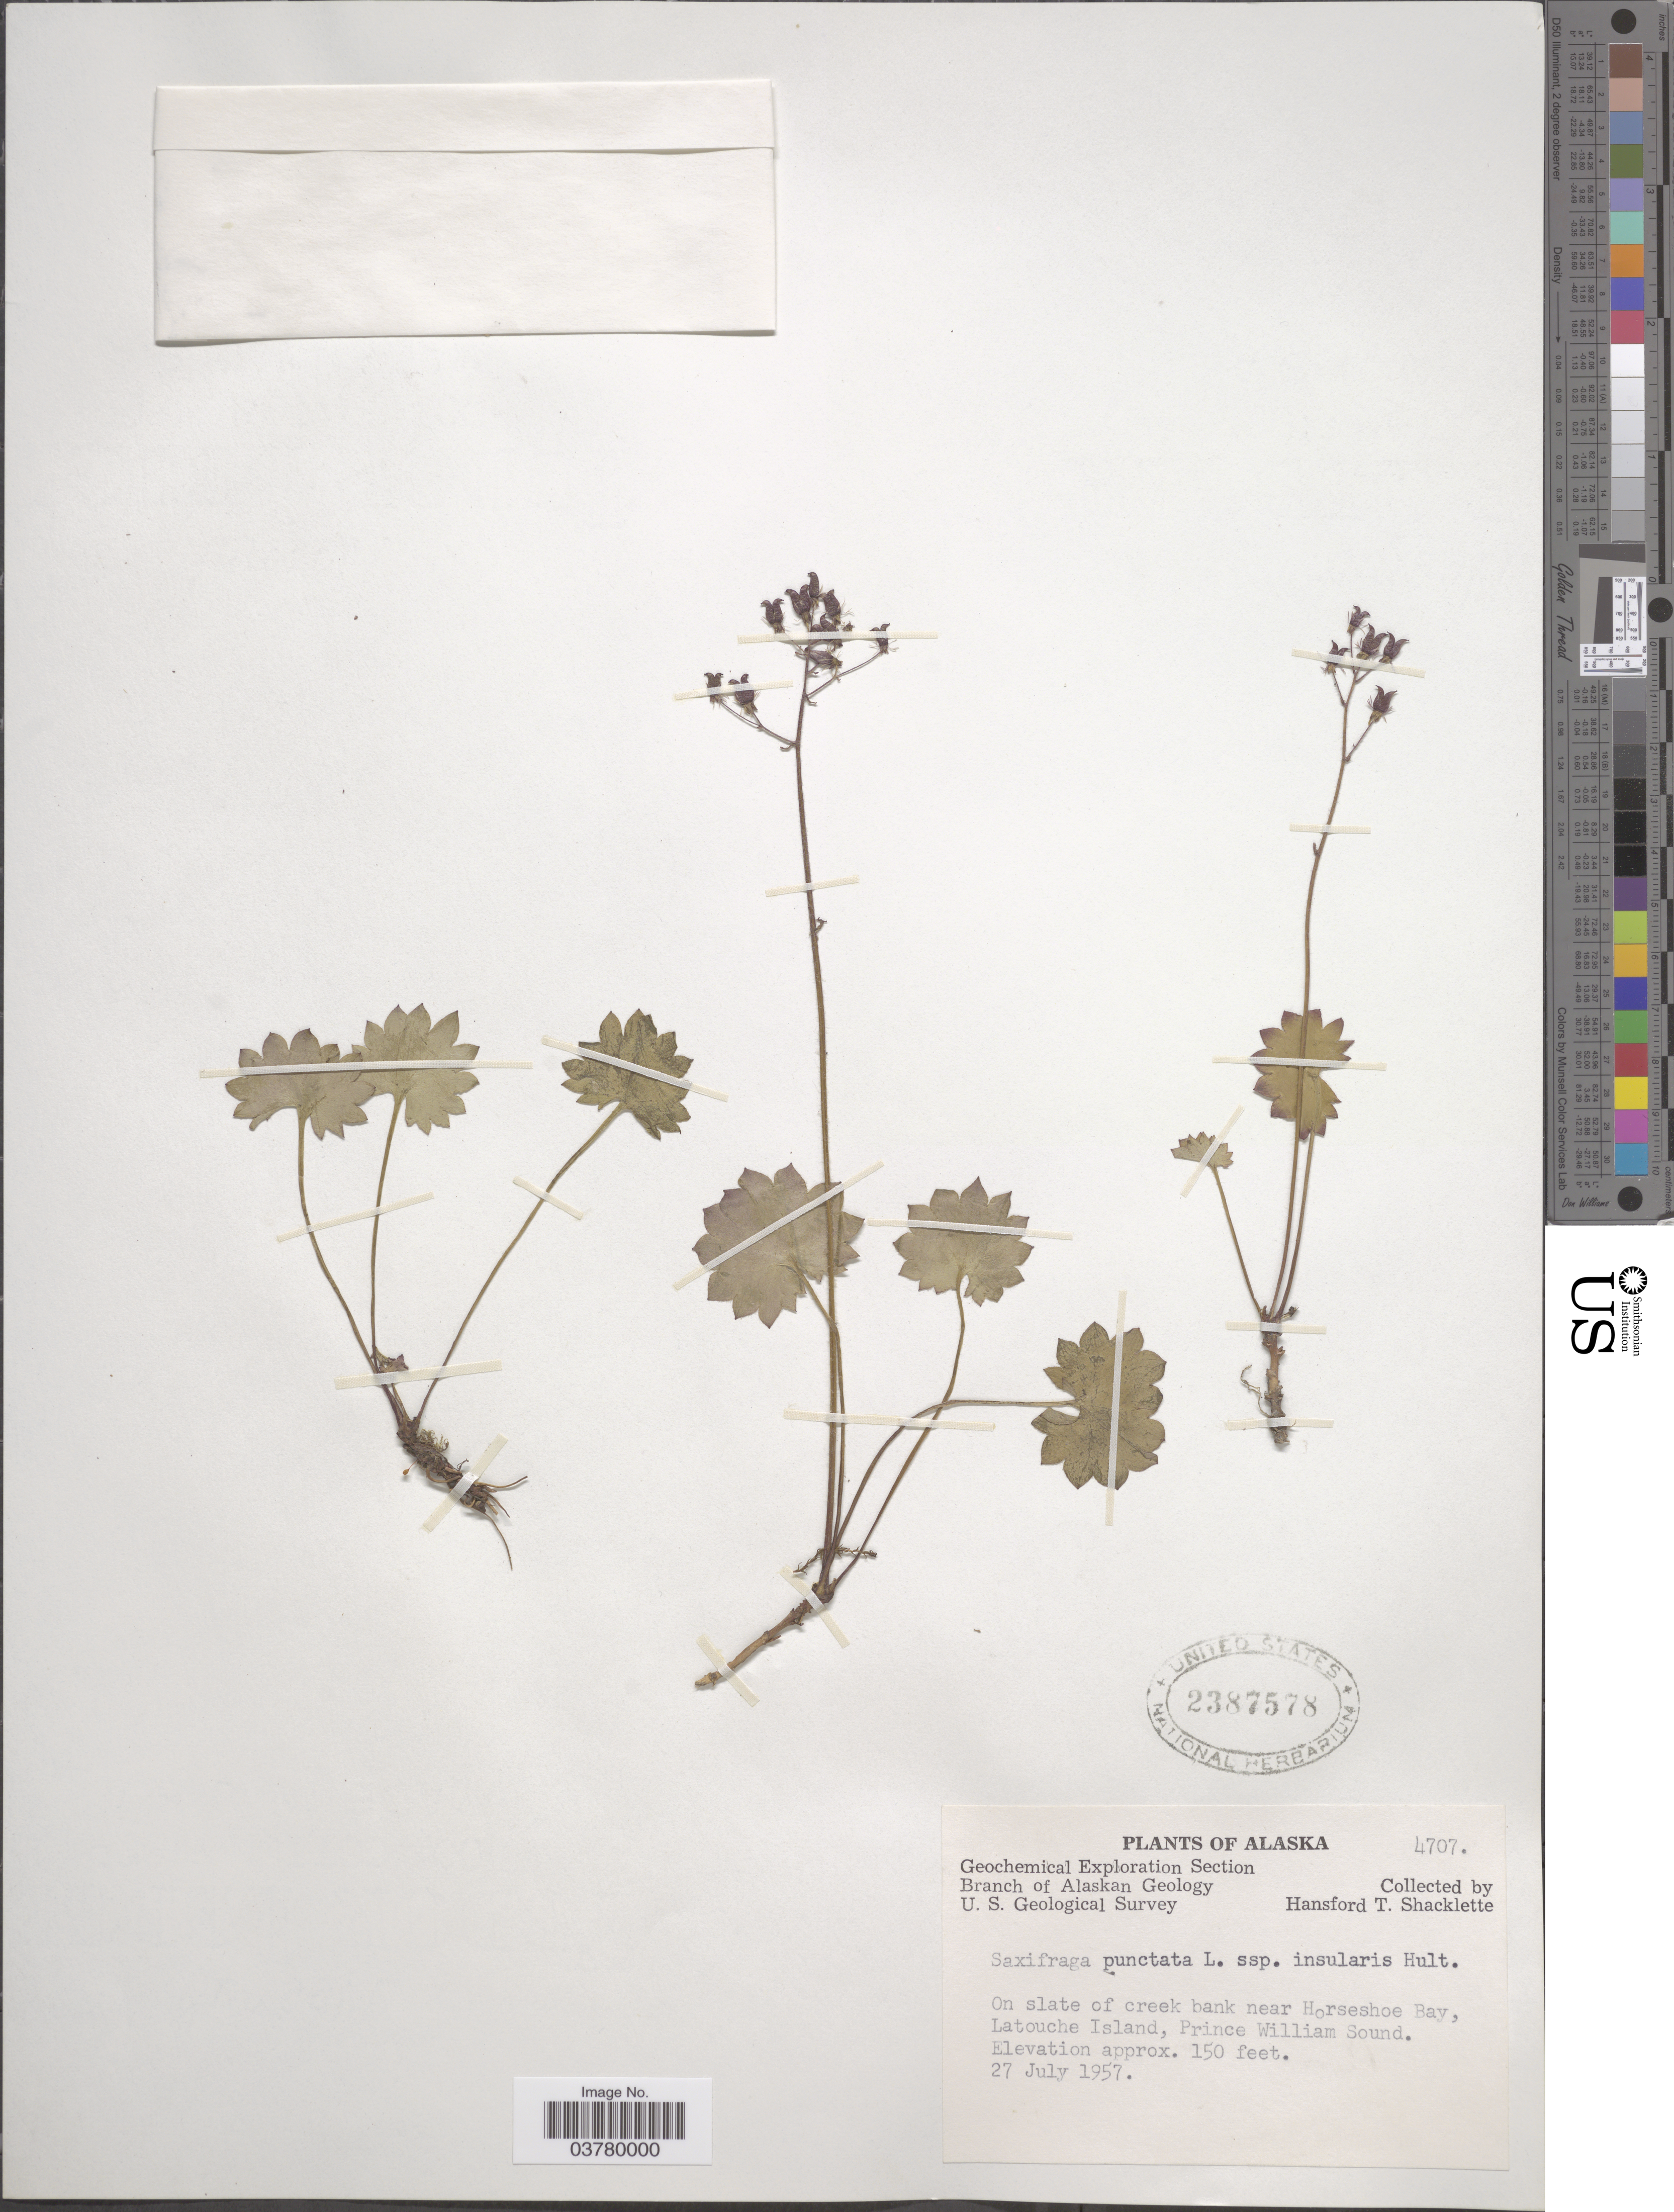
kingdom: Plantae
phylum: Tracheophyta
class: Magnoliopsida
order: Saxifragales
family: Saxifragaceae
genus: Micranthes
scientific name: Micranthes nelsoniana var. insularis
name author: (Hultén) Gornall & H. Ohba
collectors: H. Shacklette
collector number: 4707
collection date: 1957-07-27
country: United States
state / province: Alaska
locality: On slate of creek bank near Horseshoe Bay, Latouche Island, Prince William Sound.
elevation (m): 46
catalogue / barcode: US 2387578